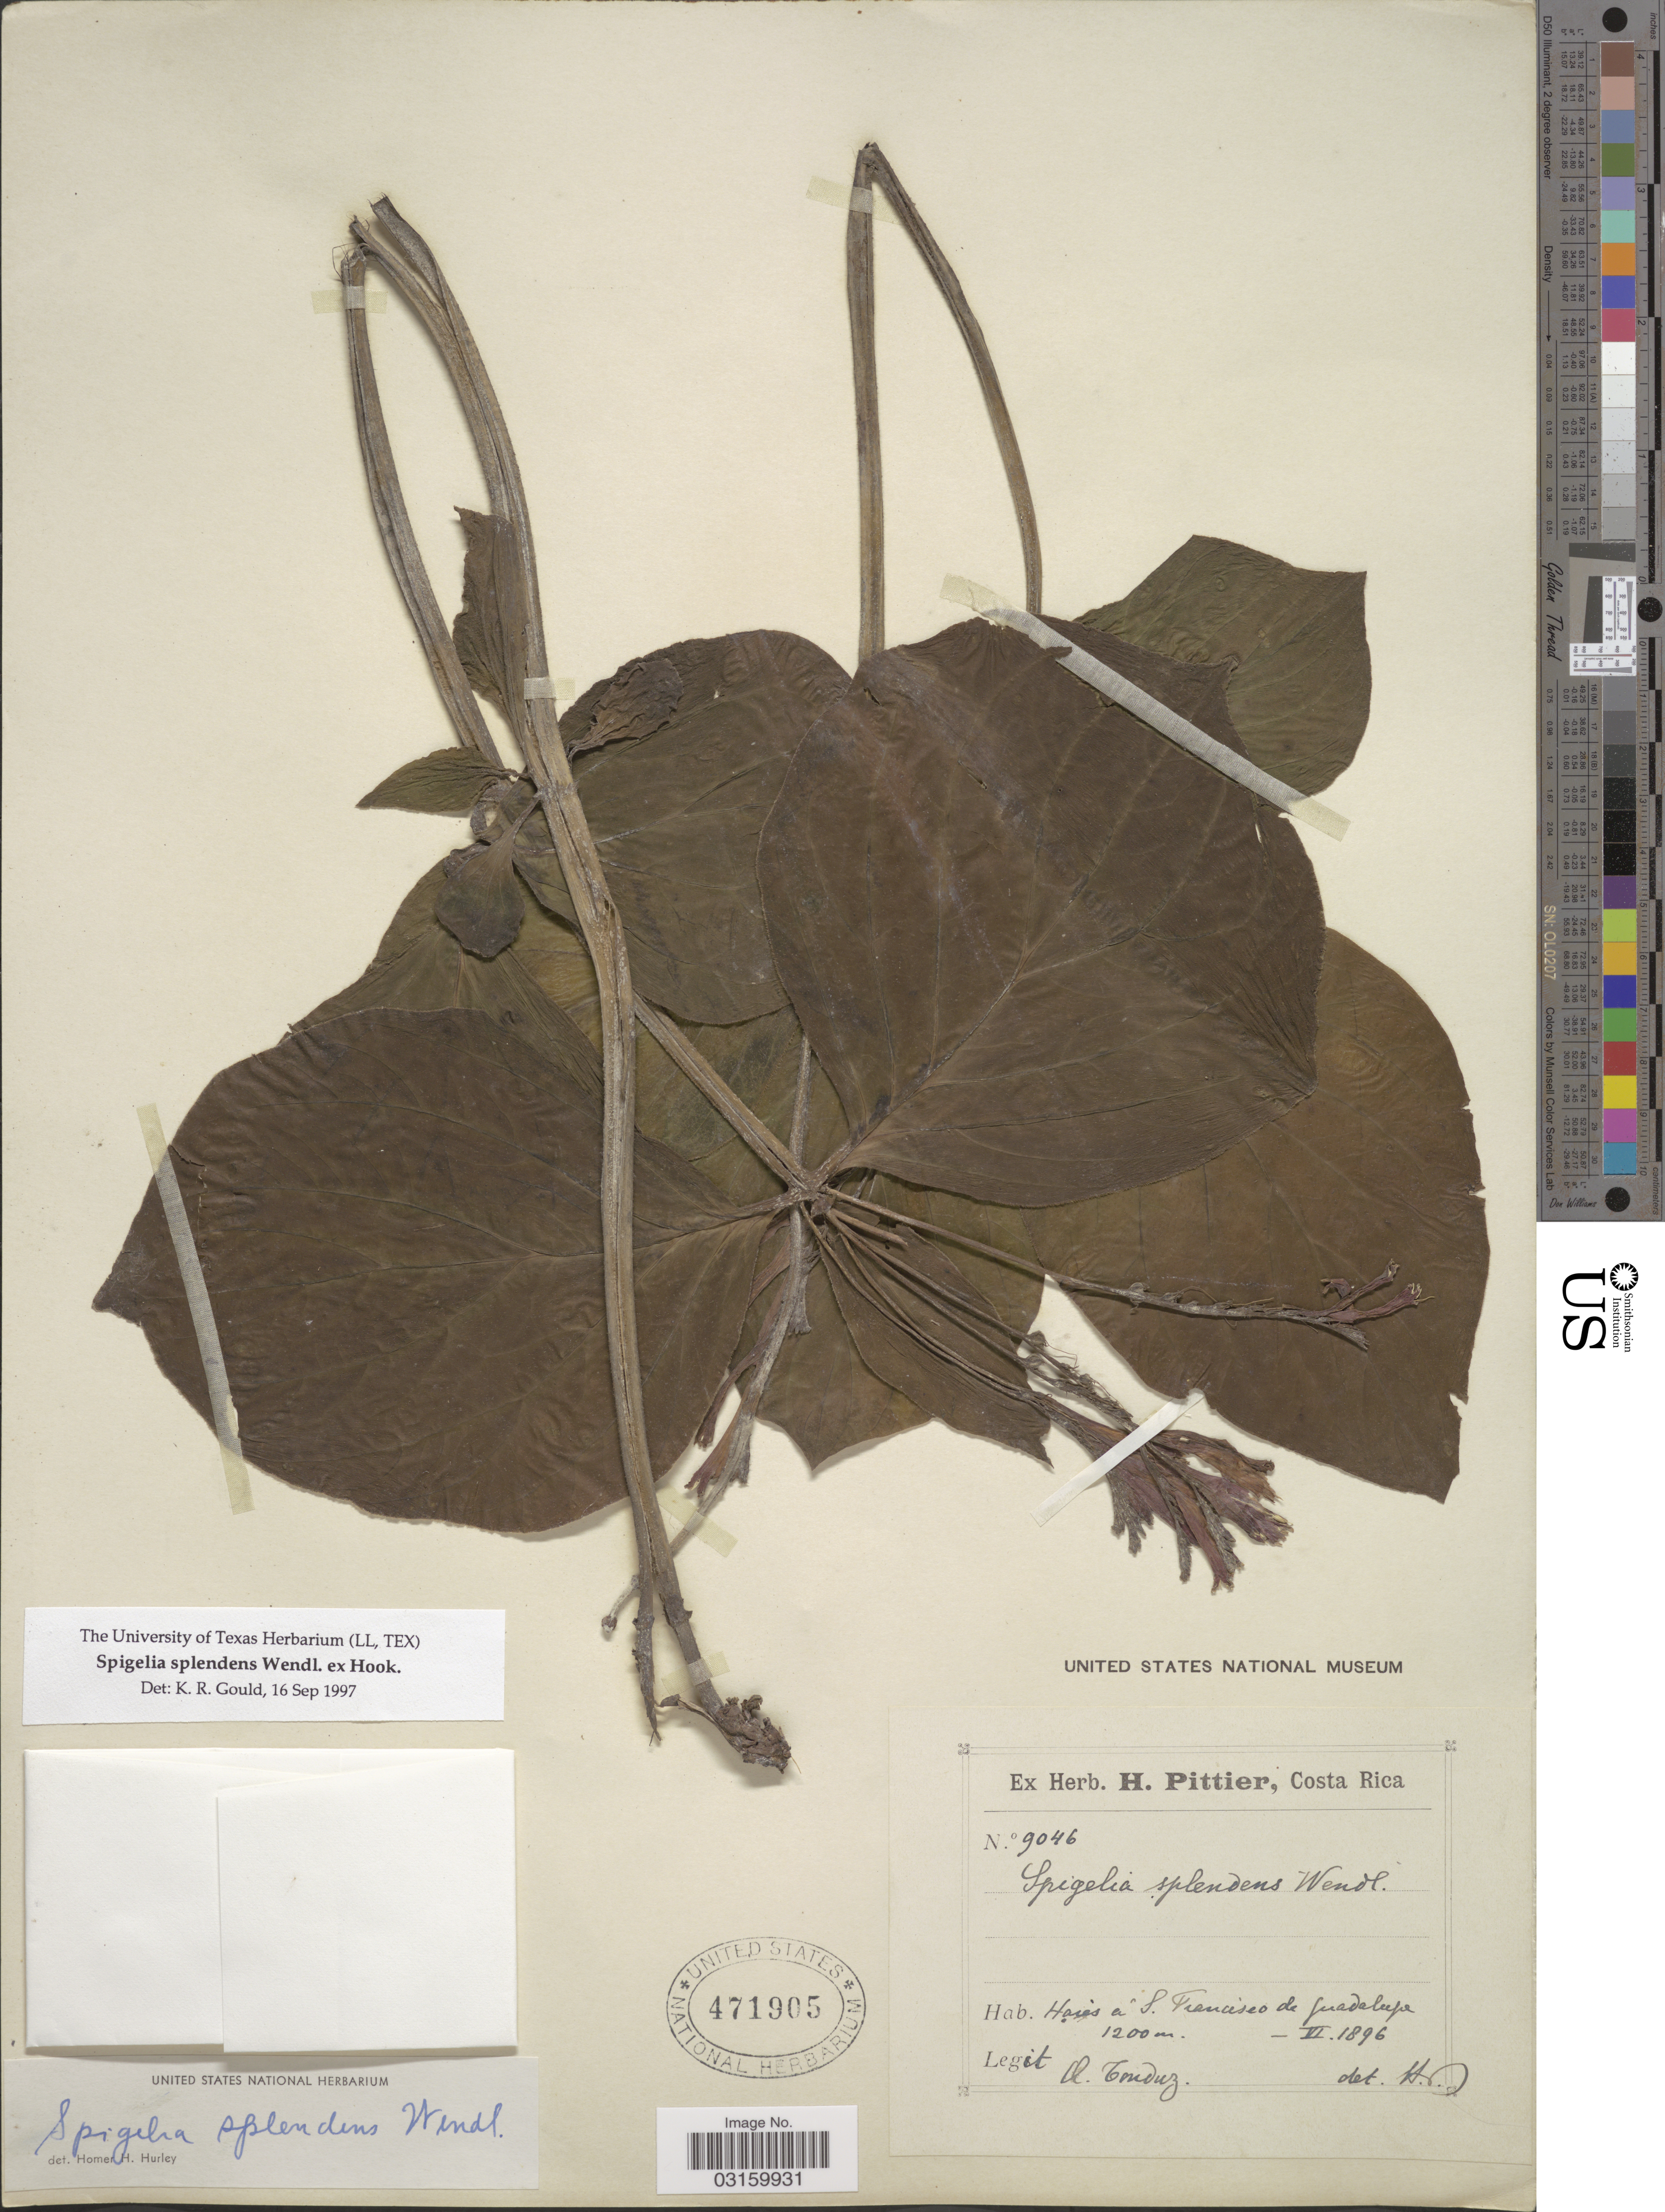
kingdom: Plantae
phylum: Tracheophyta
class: Magnoliopsida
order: Gentianales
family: Loganiaceae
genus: Spigelia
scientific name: Spigelia splendens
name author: H. Wendl. ex Hook.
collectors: A. Tonduz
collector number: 9046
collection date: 1896-06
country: Costa Rica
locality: Haies á S. Francisco de Guadalupe.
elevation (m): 1200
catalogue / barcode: US 471905